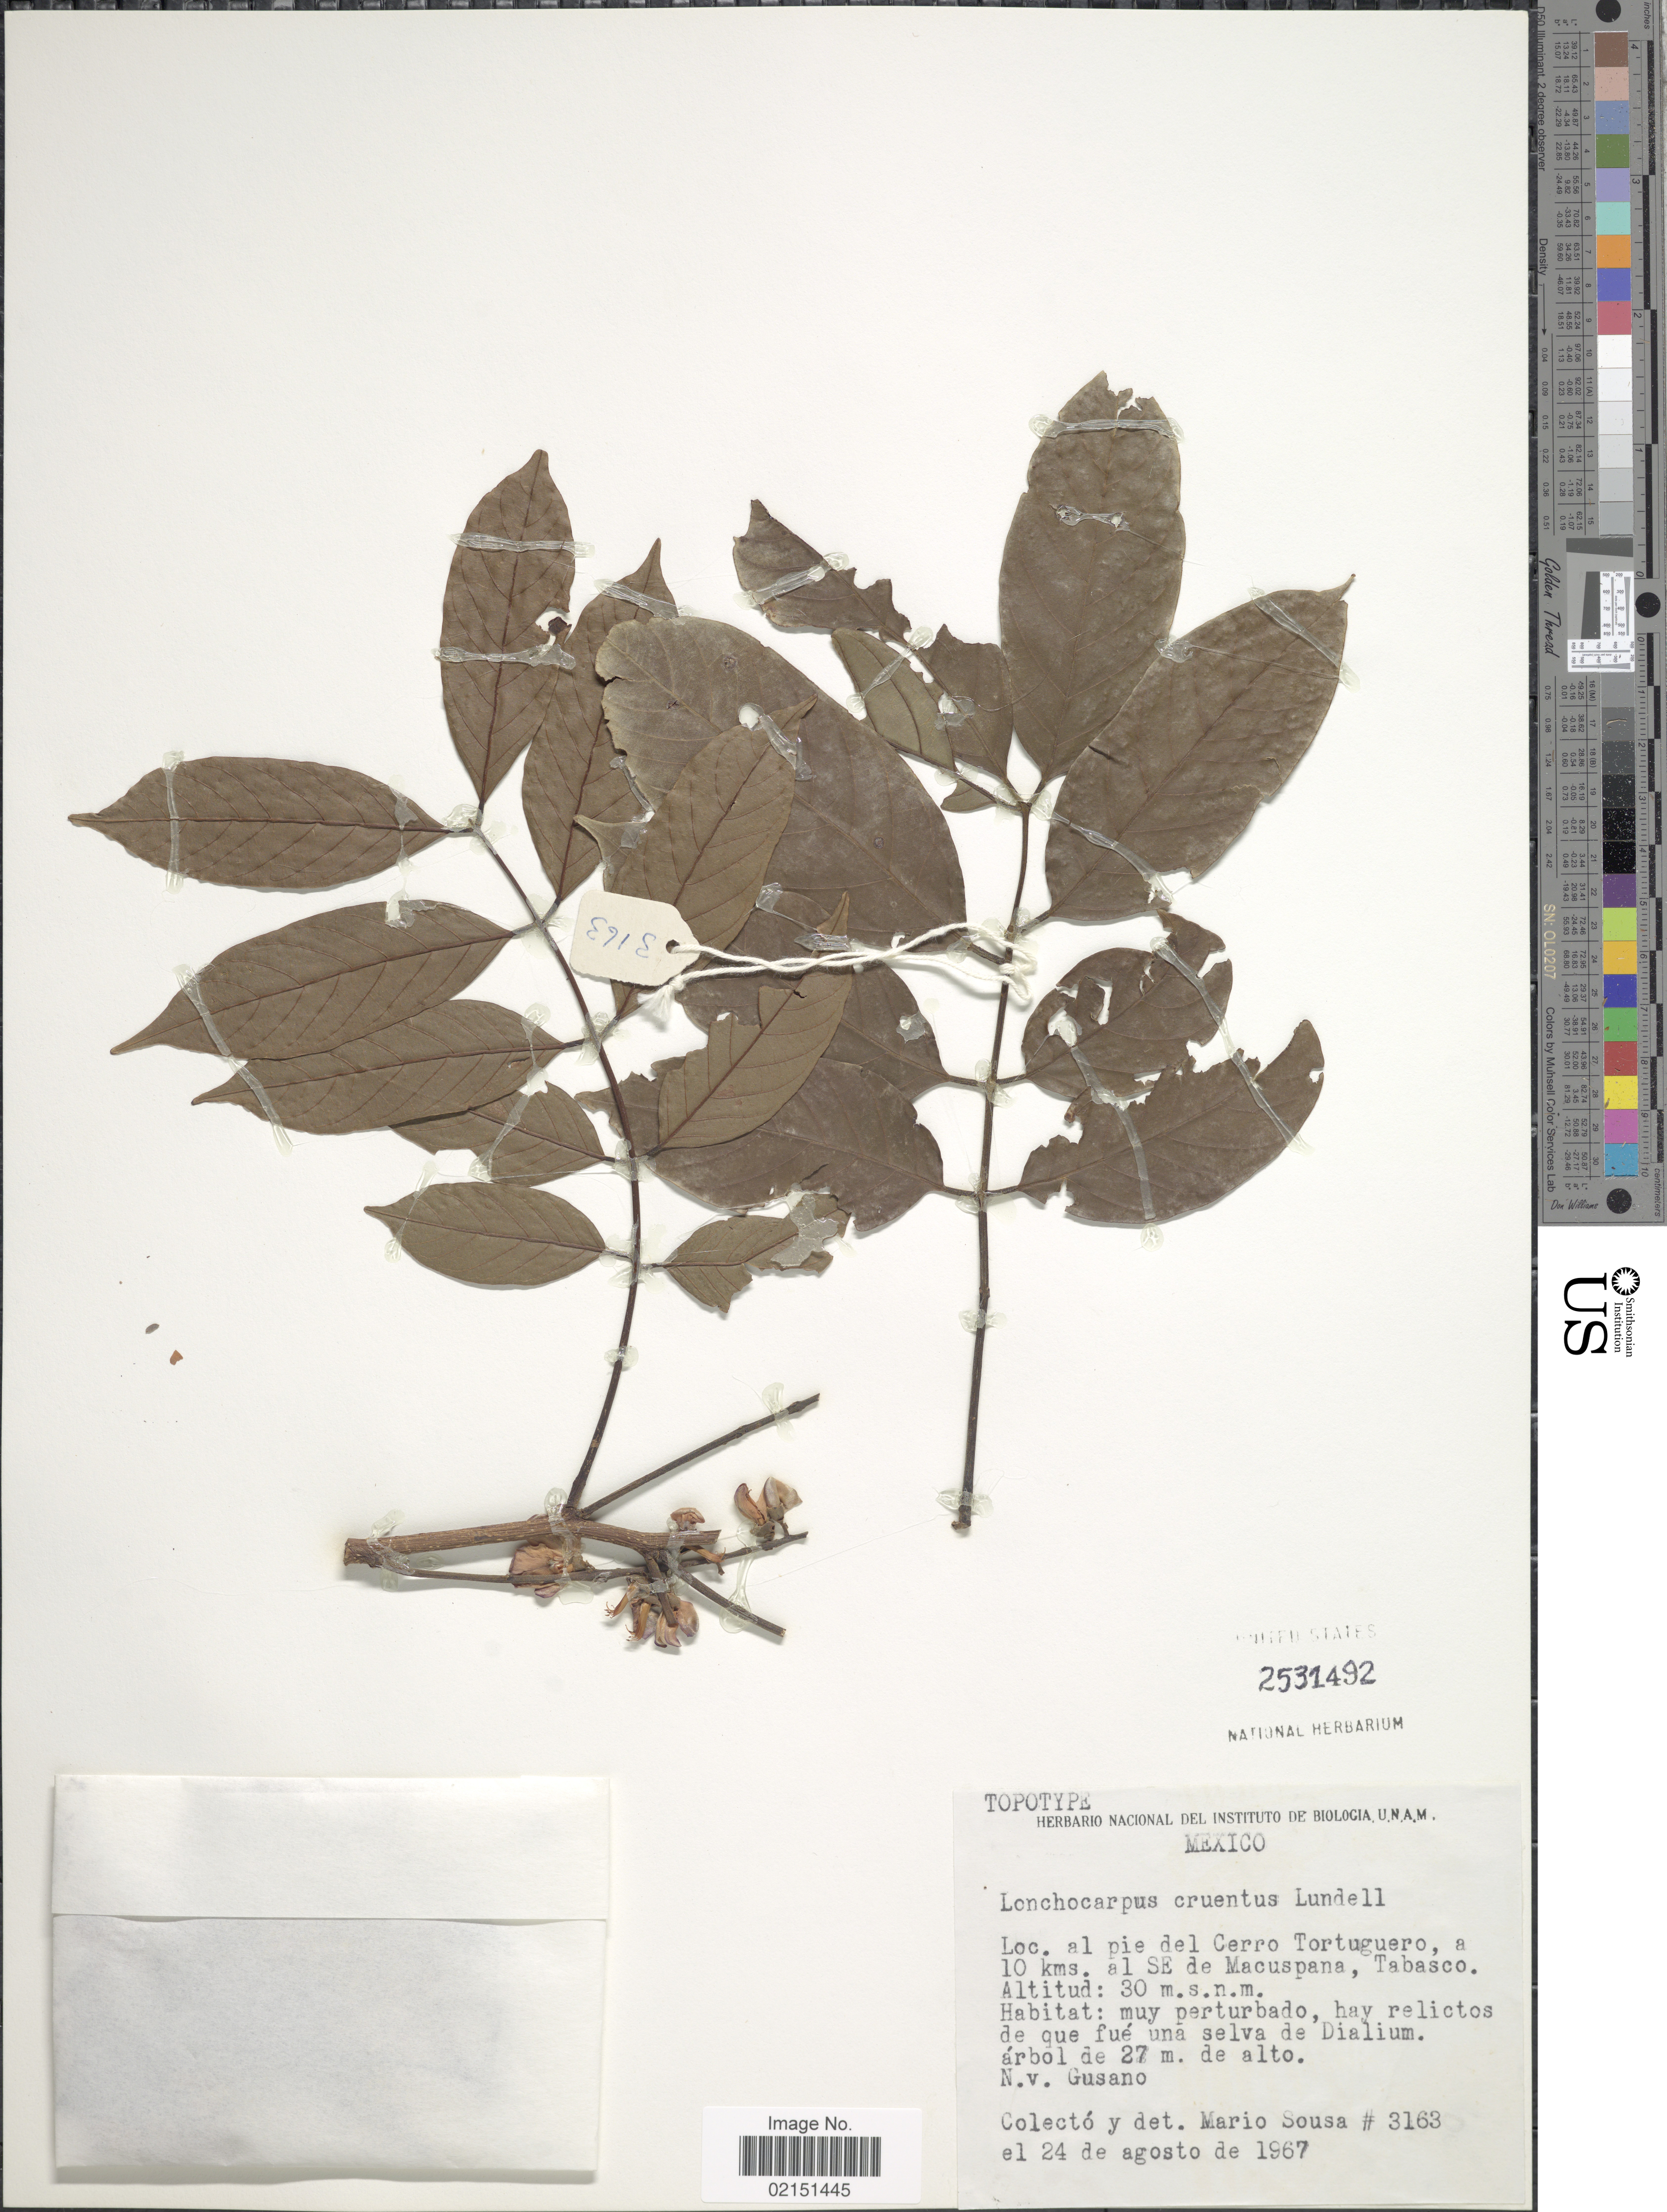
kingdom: Plantae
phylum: Tracheophyta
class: Magnoliopsida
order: Fabales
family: Fabaceae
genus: Lonchocarpus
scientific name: Lonchocarpus cruentus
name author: Lundell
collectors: M. Sousa S.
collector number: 3163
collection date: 1967-08-24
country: Mexico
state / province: Tabasco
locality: Al pie del Cerro Tortuguero, a 10kms. al SE de Macuspana, Tabasco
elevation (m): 30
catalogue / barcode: US 2531492